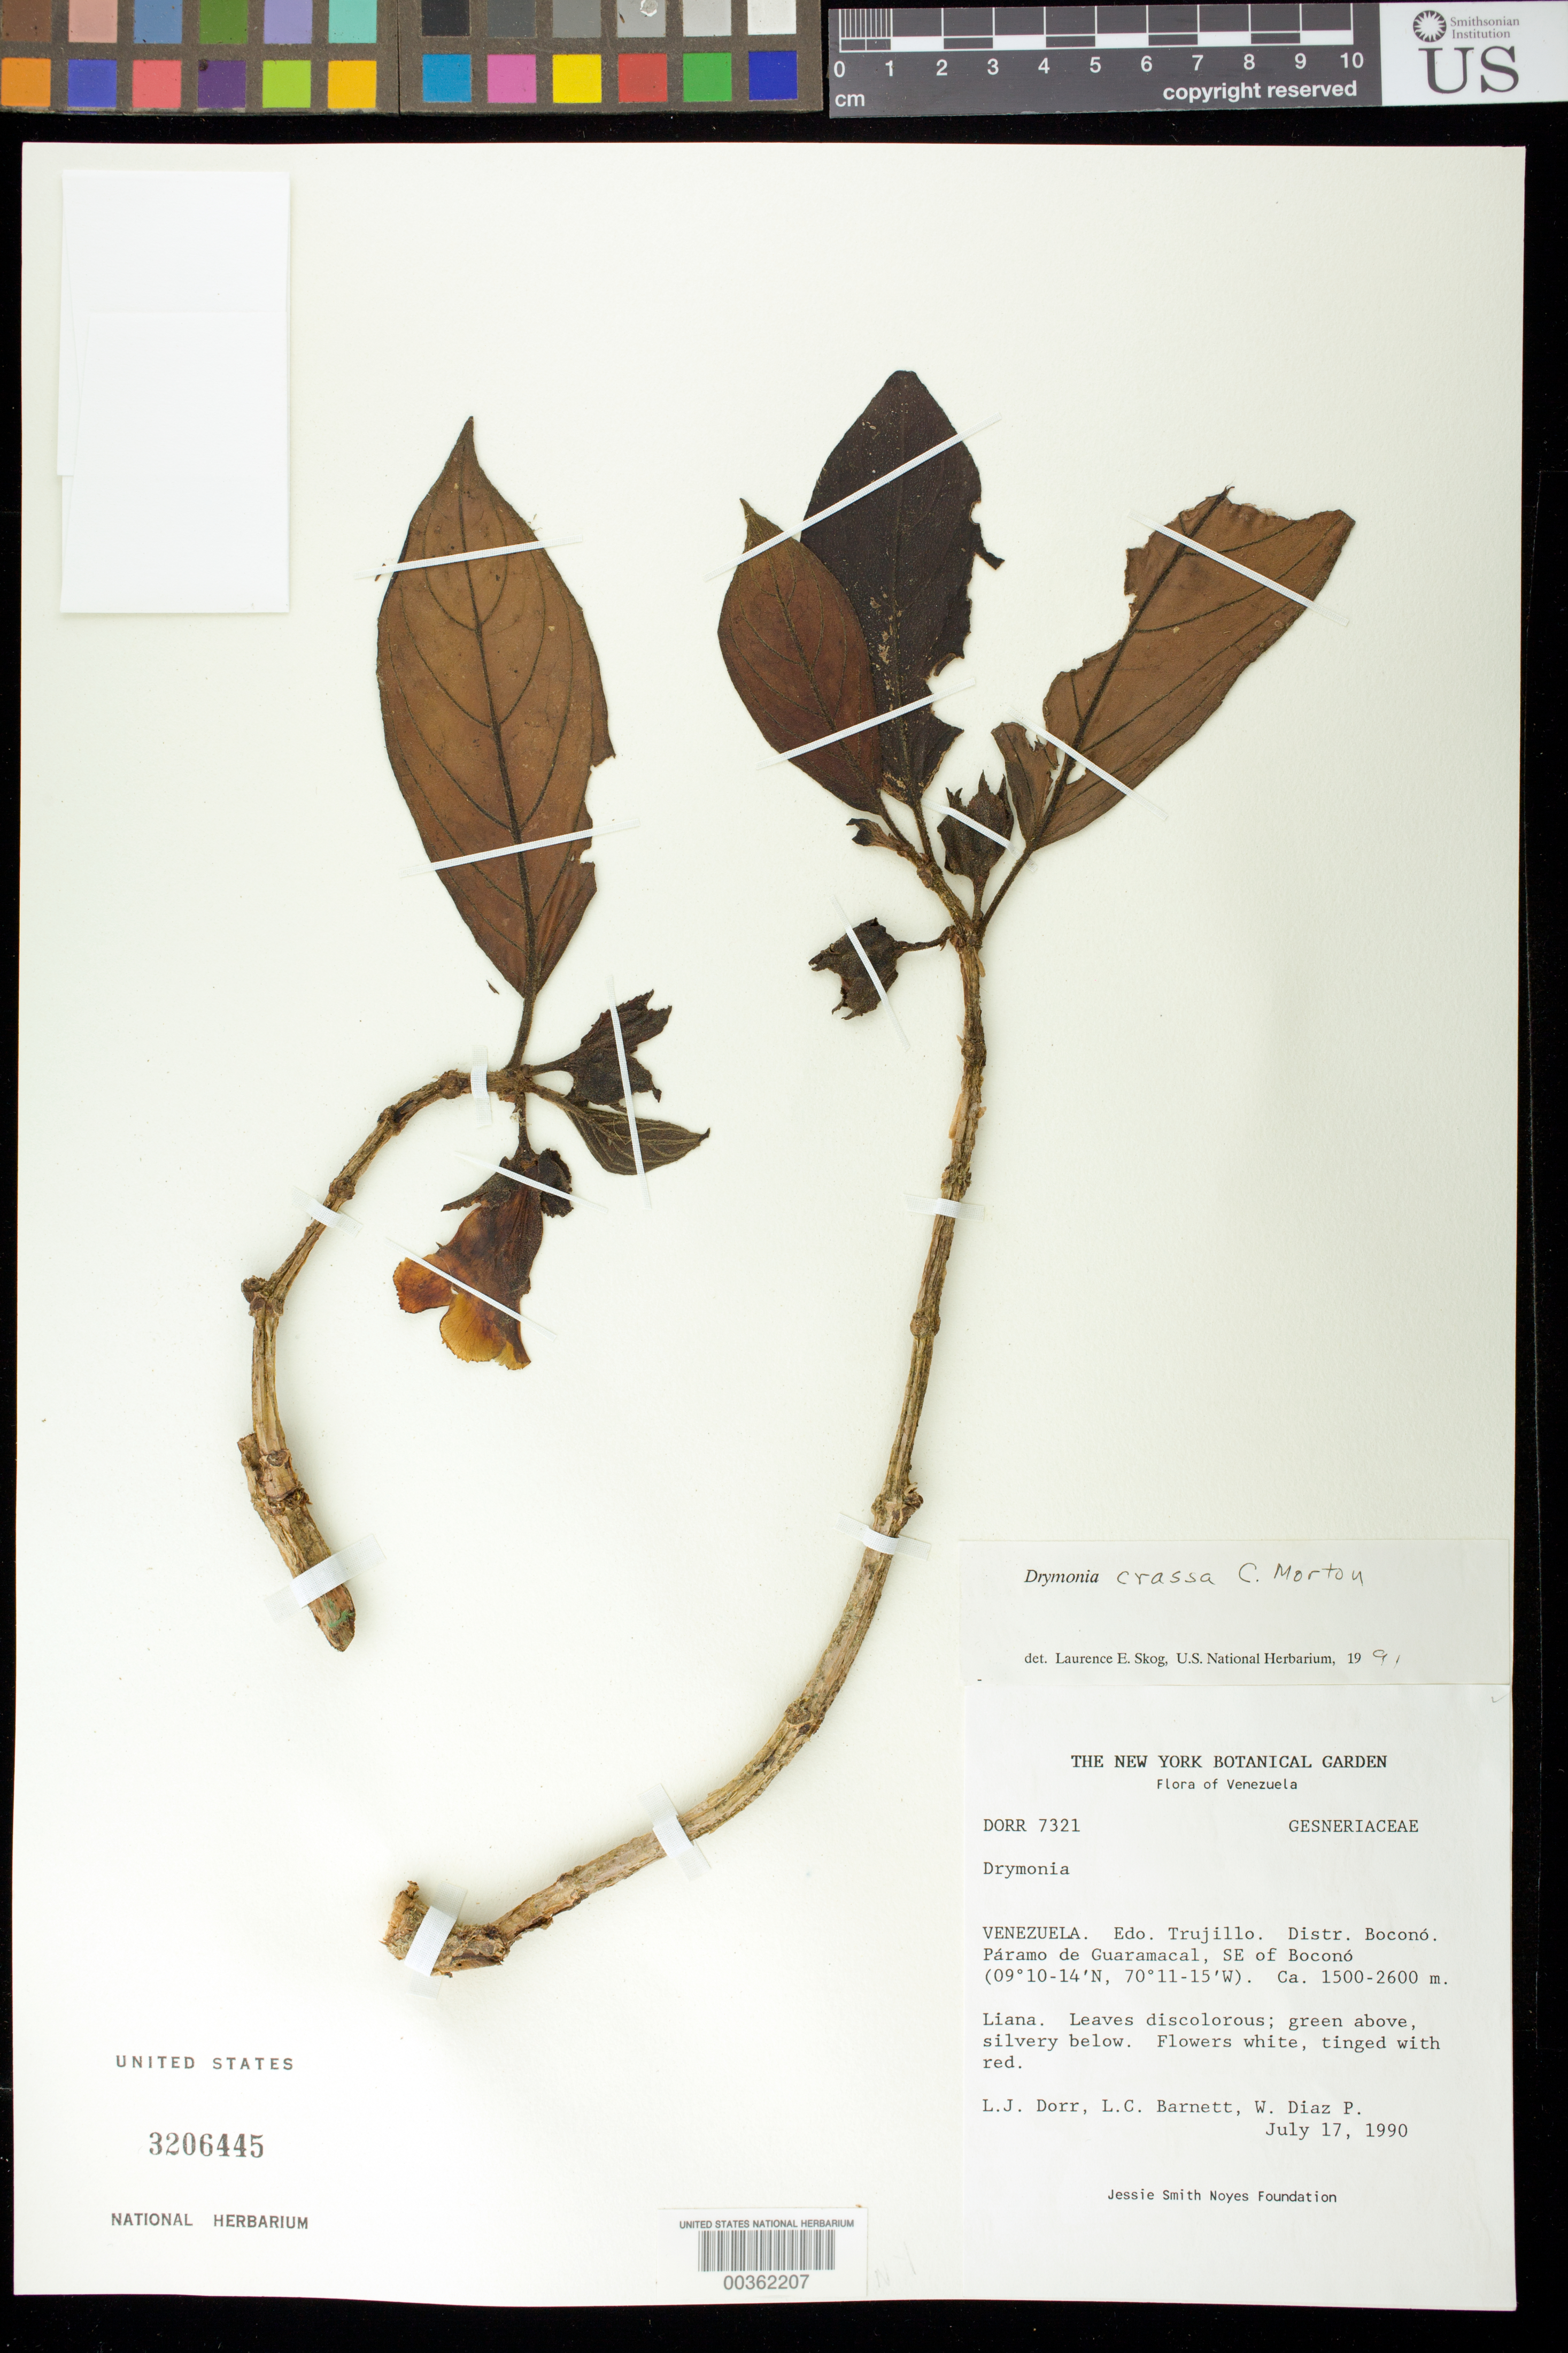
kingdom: Plantae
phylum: Tracheophyta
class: Magnoliopsida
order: Lamiales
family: Gesneriaceae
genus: Drymonia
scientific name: Drymonia crassa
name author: C.V. Morton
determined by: Clark, J. L., (SEL), The Marie Selby Botanical Garden (UNITED STATES)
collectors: L. J. Dorr, L. C. Barnett & W. Díaz P.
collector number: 7321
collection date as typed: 17 Jul 1990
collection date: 1990-07-17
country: Venezuela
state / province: Trujillo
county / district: Boconó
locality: Páramo de Guaramacal, SE of Boconó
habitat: Páramo de Guaramacal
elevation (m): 1500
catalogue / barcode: US 3206445